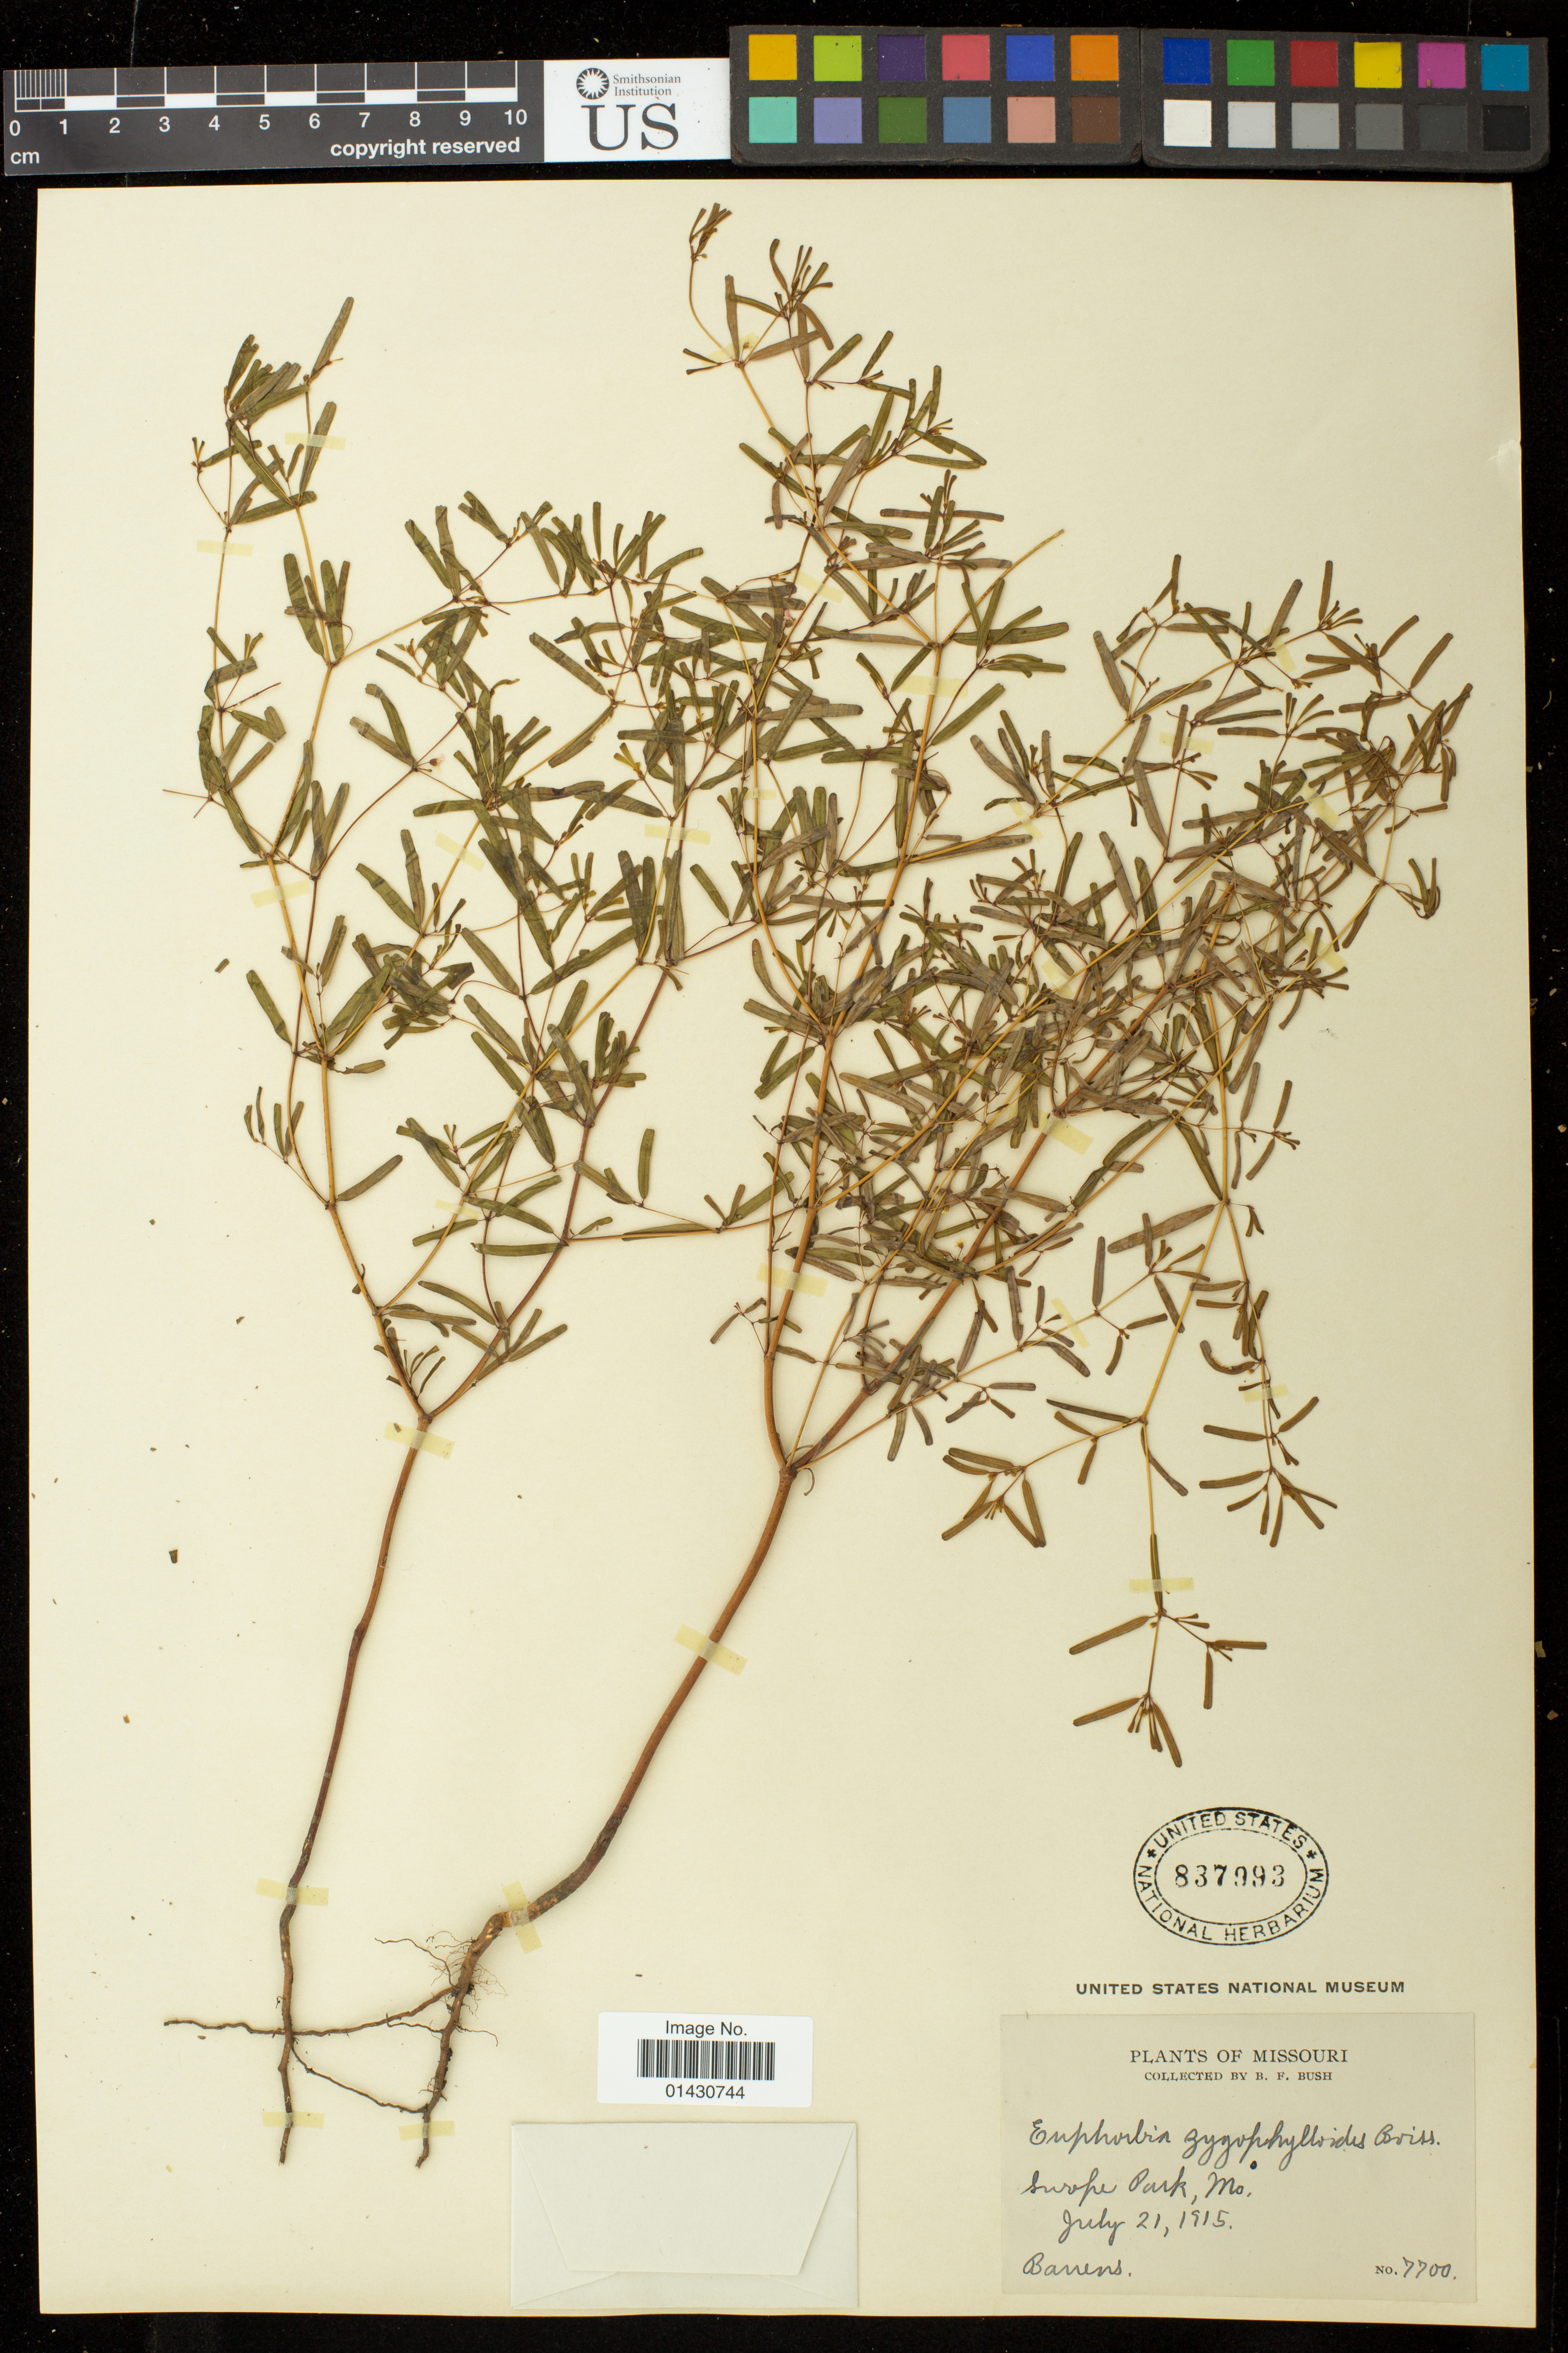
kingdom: Plantae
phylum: Tracheophyta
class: Magnoliopsida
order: Malpighiales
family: Euphorbiaceae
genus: Euphorbia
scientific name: Euphorbia missurica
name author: Raf.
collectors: B. F. Bush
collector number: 7700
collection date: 1915-07-21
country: United States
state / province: Missouri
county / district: Jackson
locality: Swope Park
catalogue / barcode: US 837993